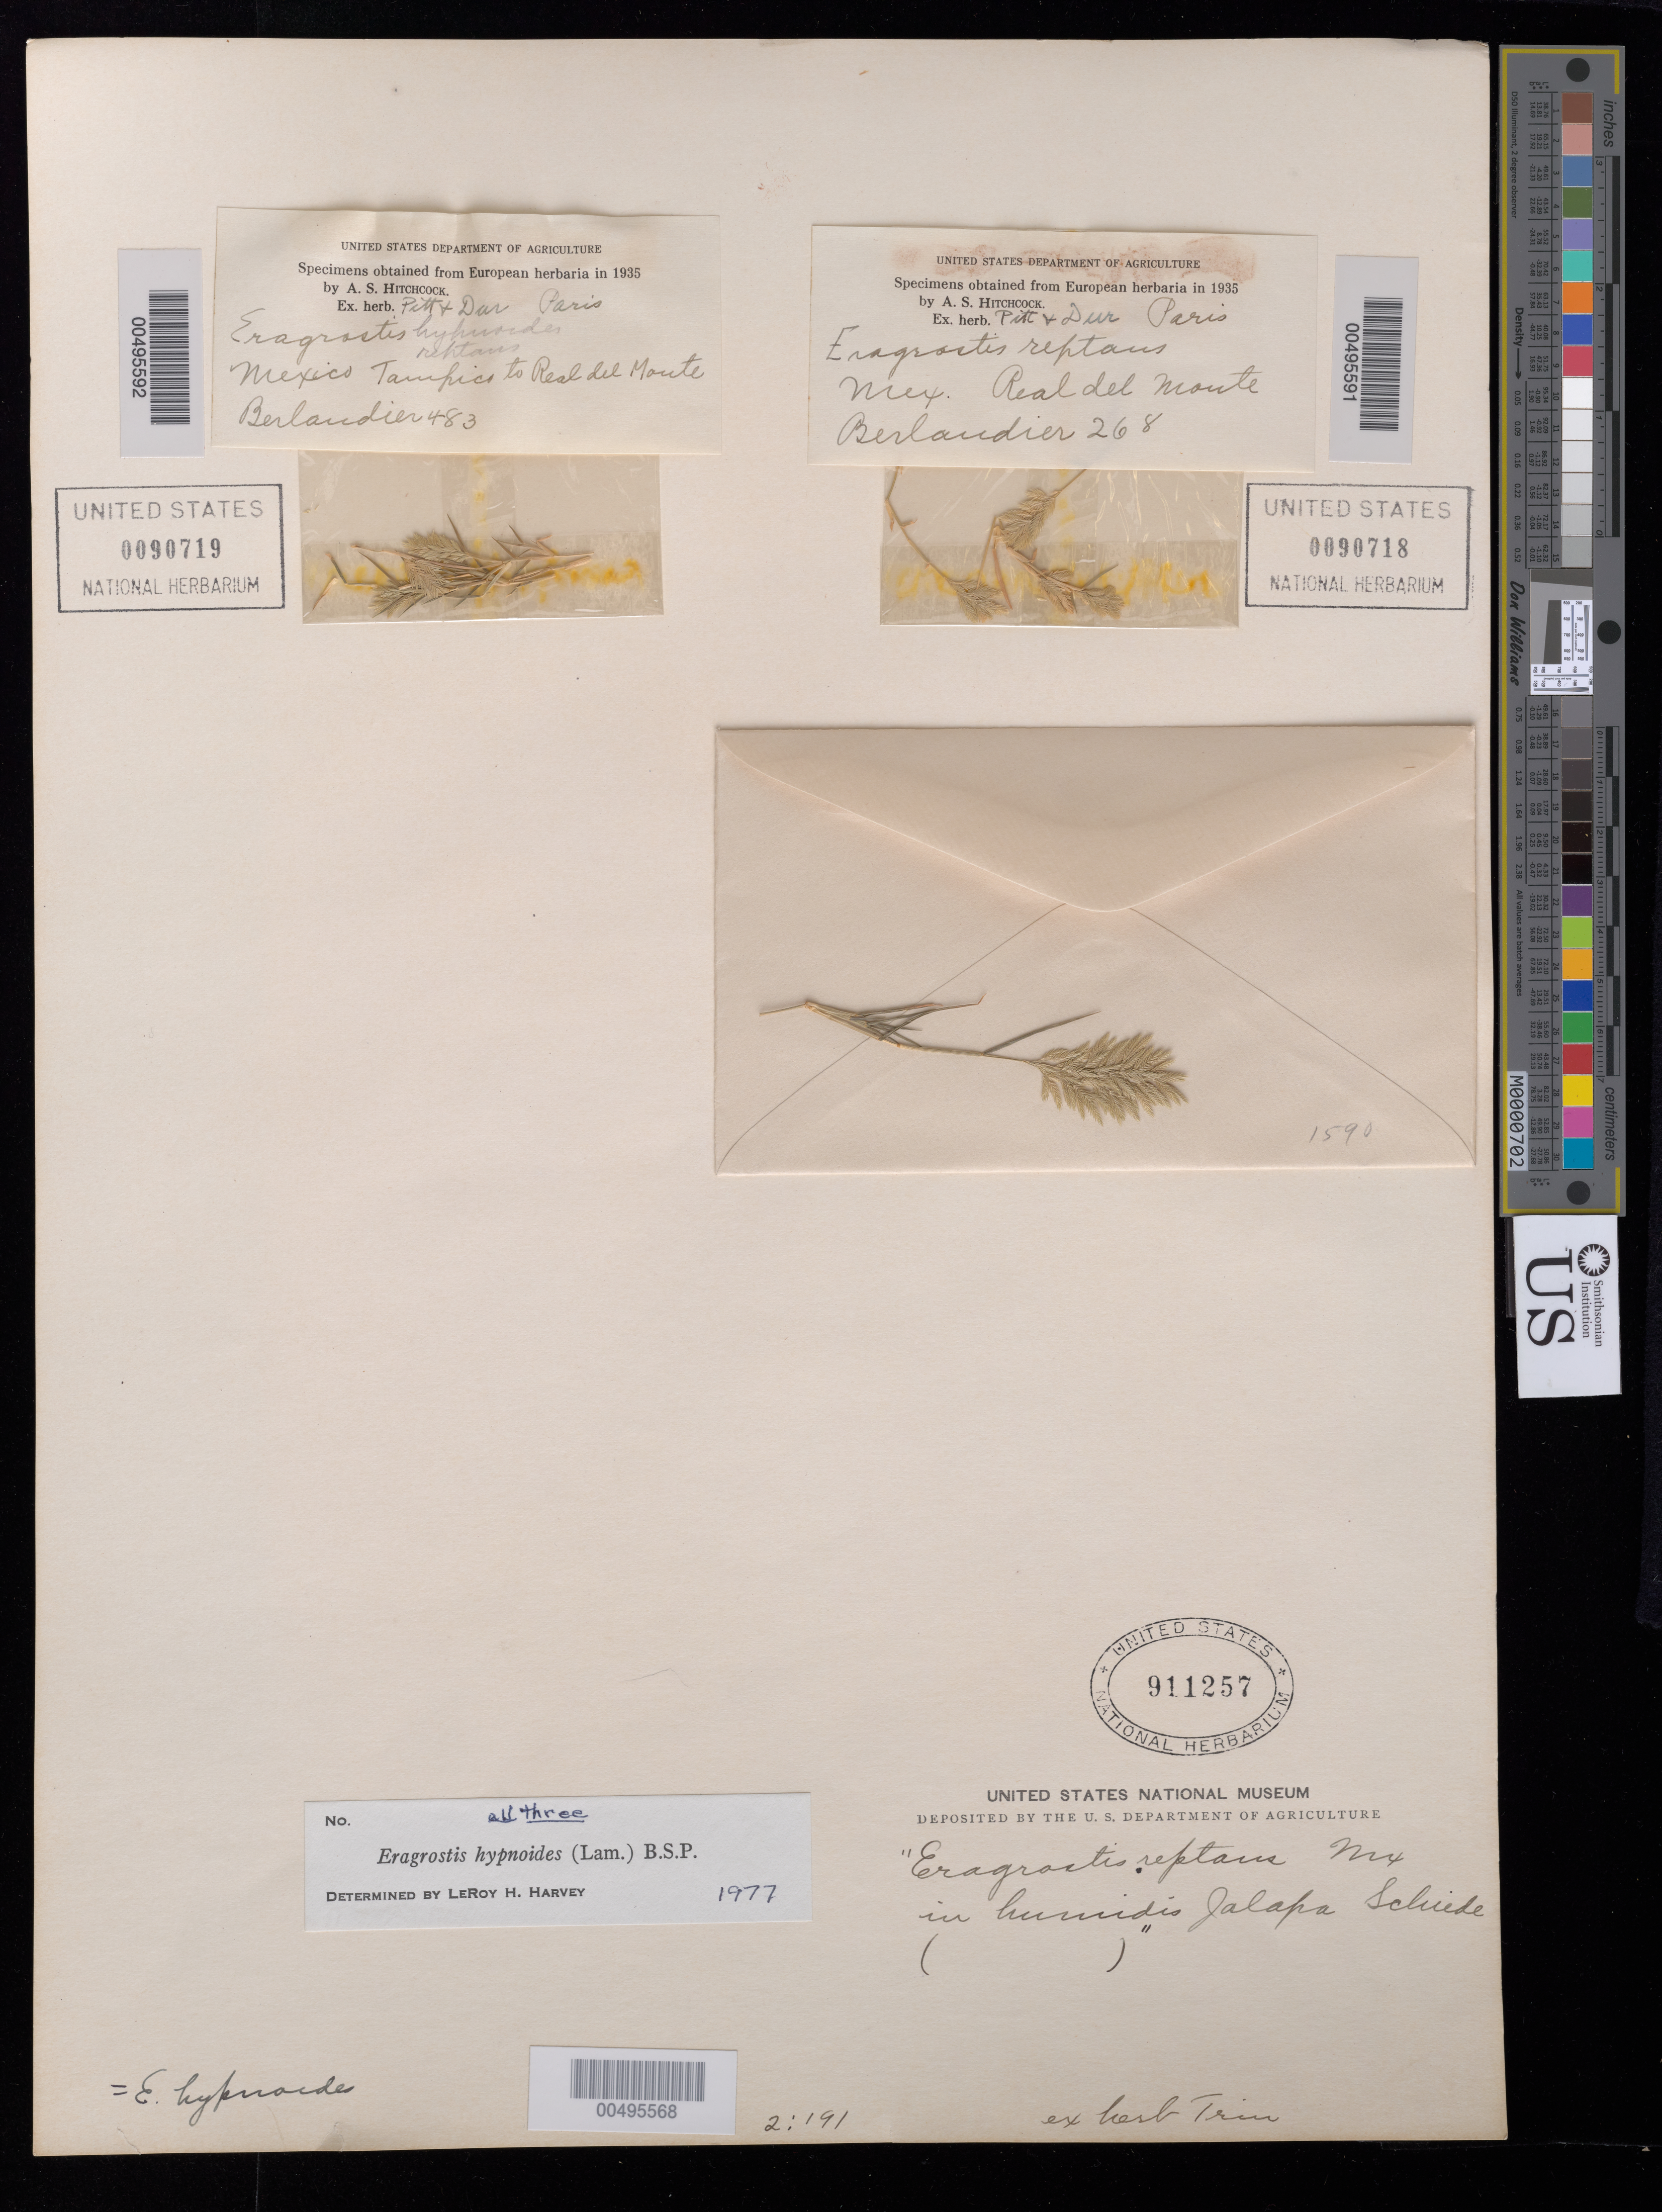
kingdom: Plantae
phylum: Tracheophyta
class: Liliopsida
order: Poales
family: Poaceae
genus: Eragrostis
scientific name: Eragrostis hypnoides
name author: (Lam.) Britton, Stearns & Poggenb.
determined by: Harvey, L. H.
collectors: C. J. W. Schiede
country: Mexico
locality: Jalapa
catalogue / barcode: US 911257